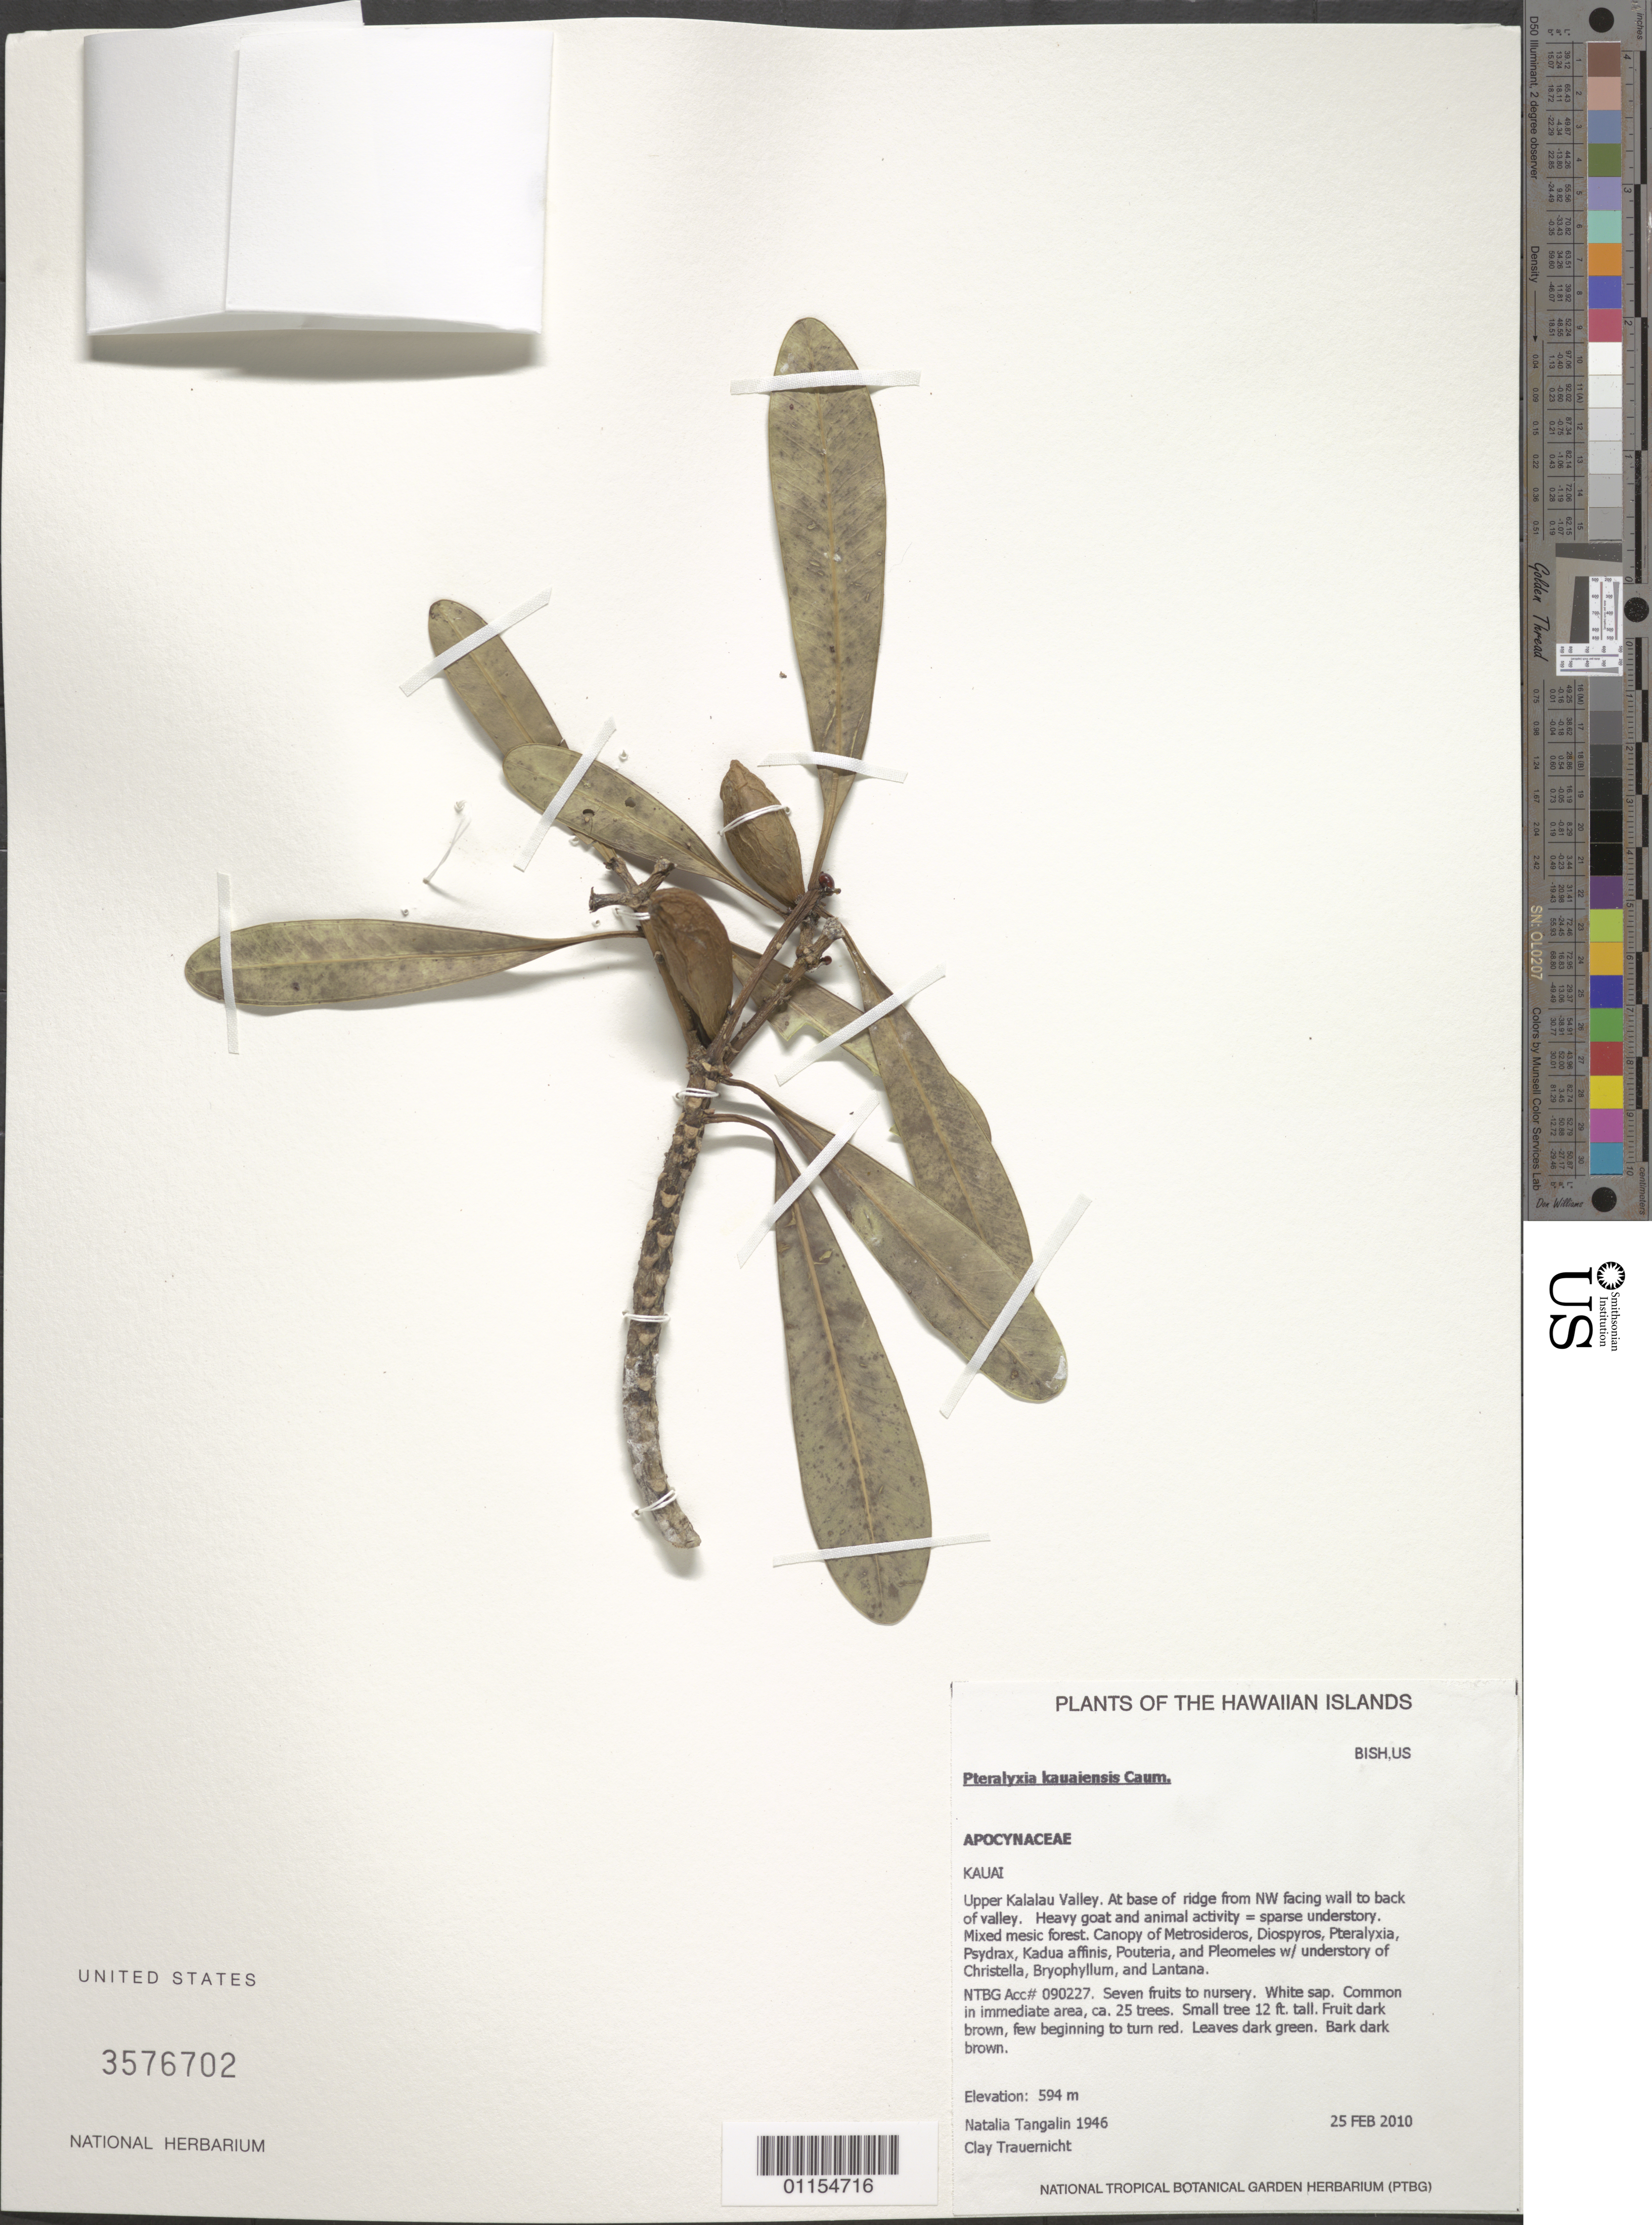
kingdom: Plantae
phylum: Tracheophyta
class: Magnoliopsida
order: Gentianales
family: Apocynaceae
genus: Pteralyxia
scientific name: Pteralyxia kauaiensis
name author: Caum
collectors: N. Tangalin & C. Trauernicht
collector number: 1946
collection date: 2010-02-25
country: United States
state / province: Hawaii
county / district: Kauai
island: Kaua'i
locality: Upper Kalalau Valley, at base of ridge from NW facing wall to back of valley.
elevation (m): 594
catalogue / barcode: US 3576702